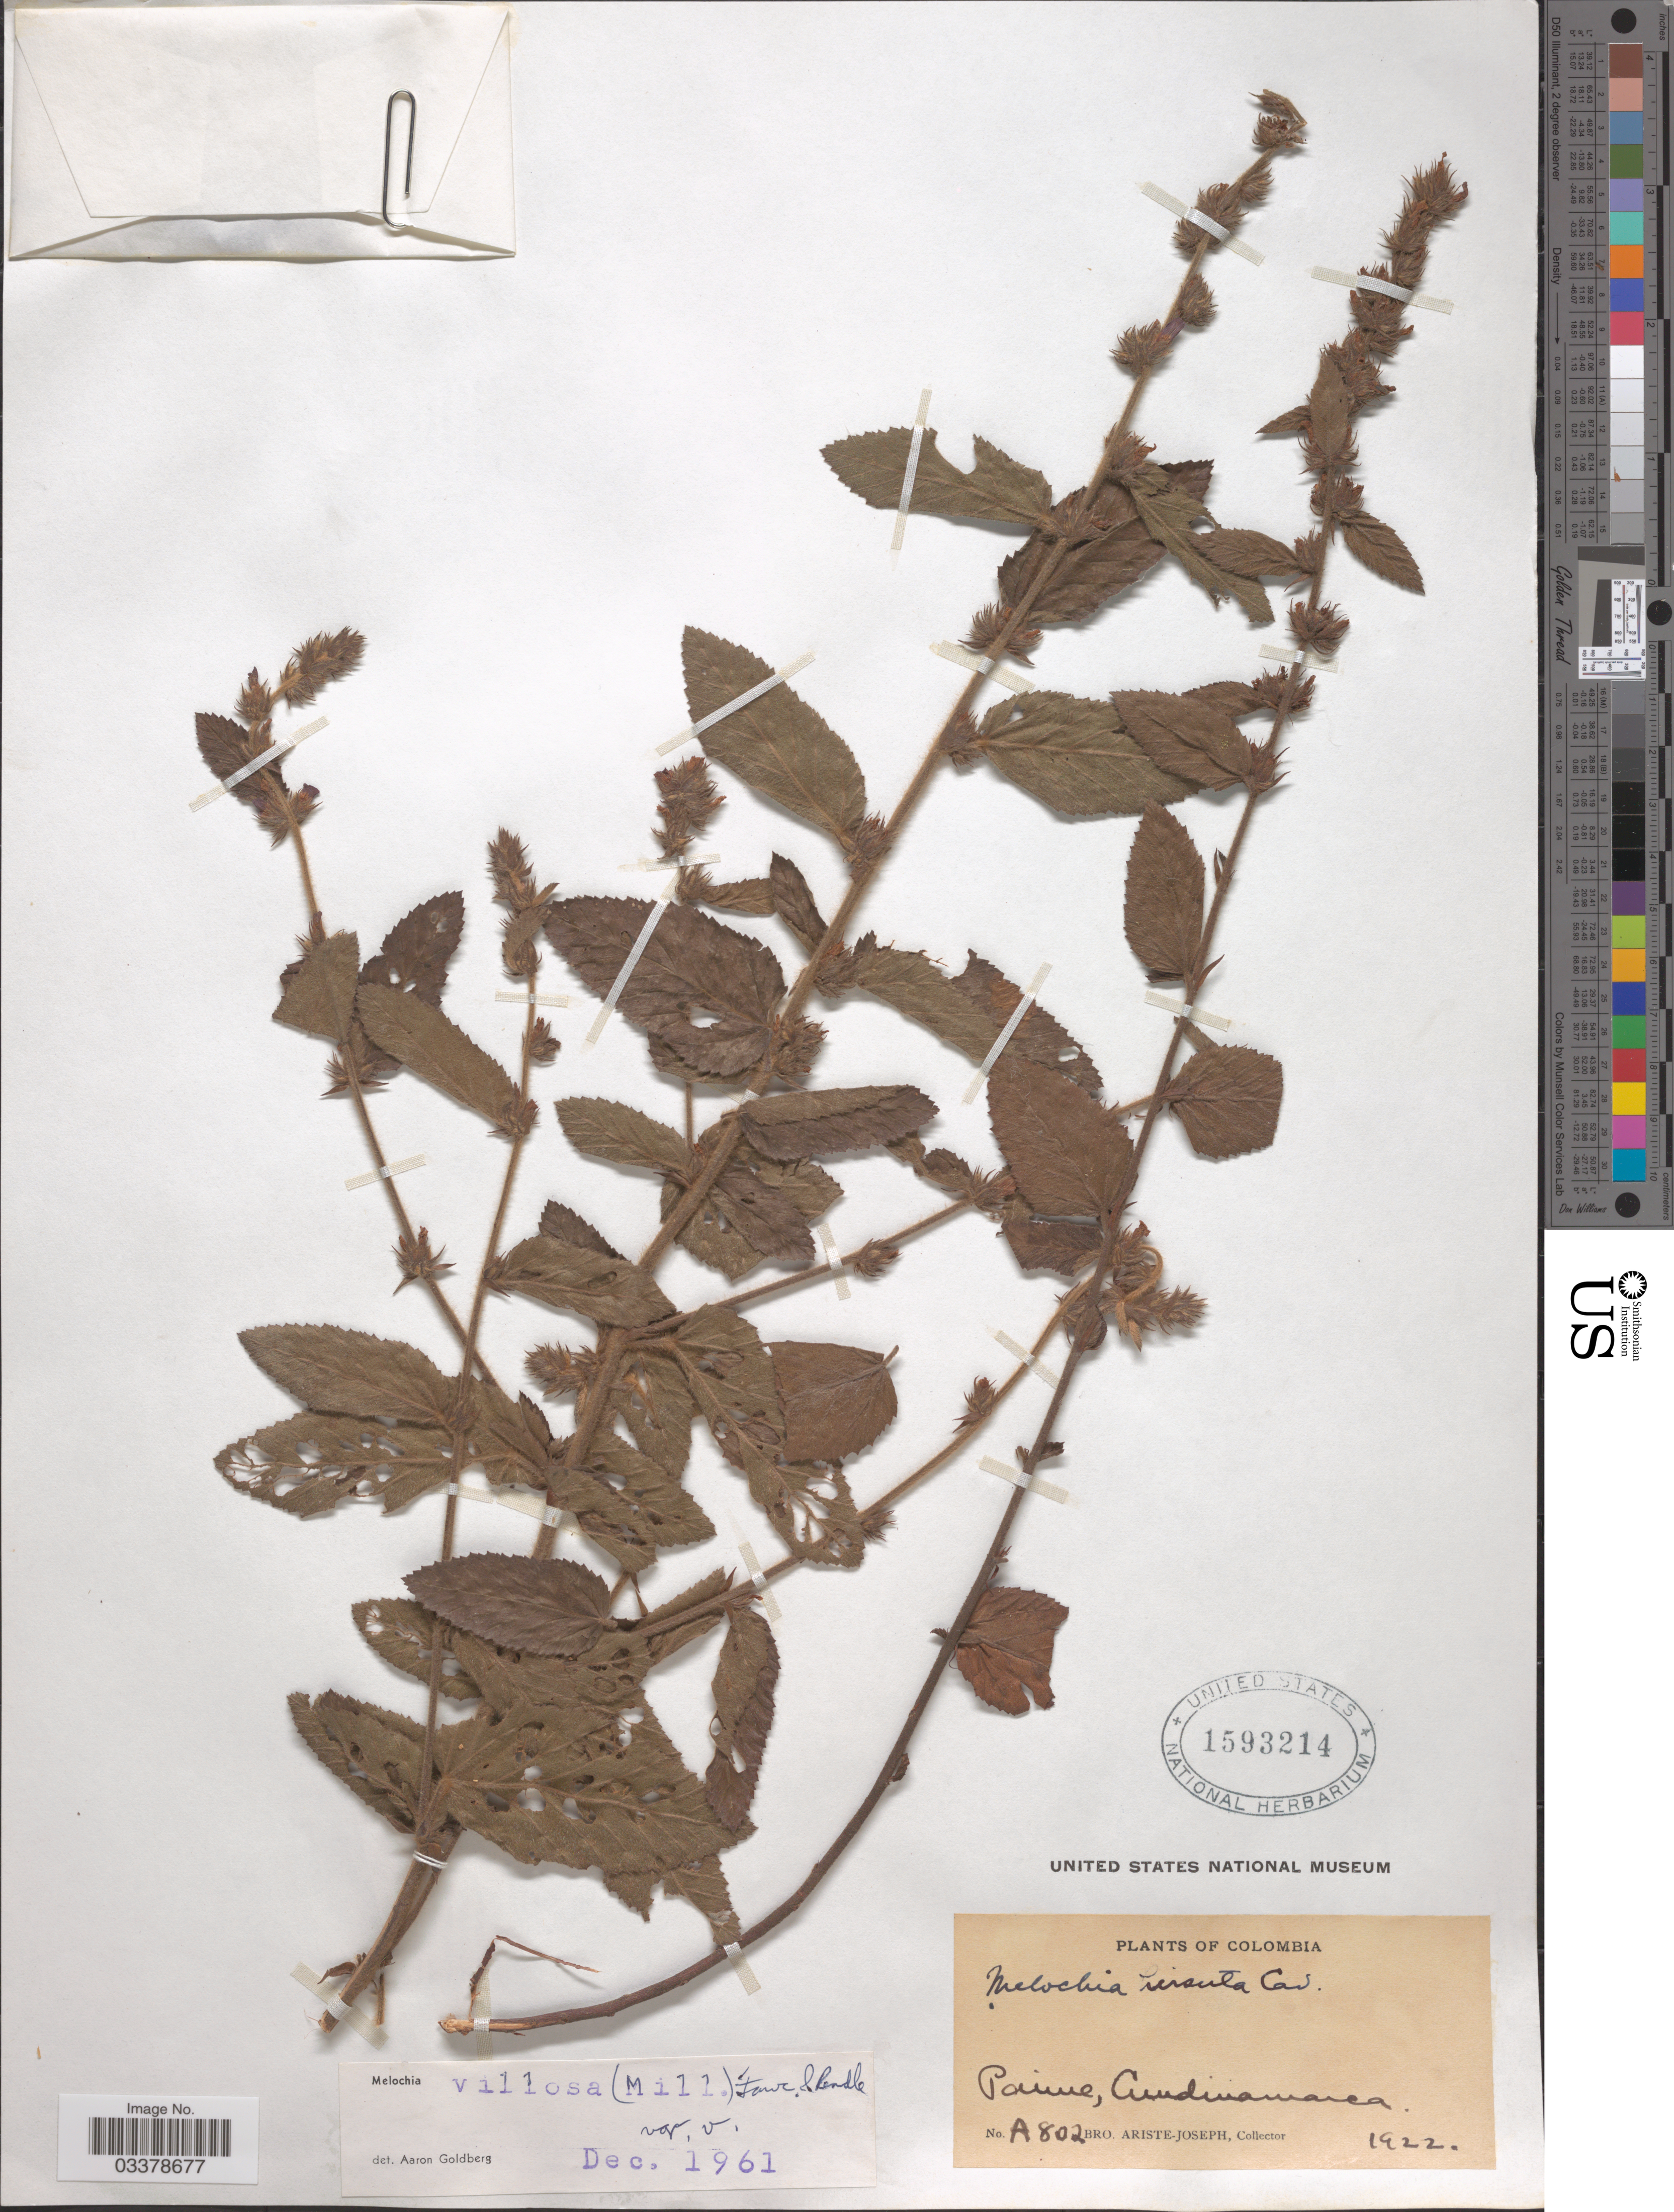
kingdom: Plantae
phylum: Tracheophyta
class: Magnoliopsida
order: Malvales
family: Malvaceae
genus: Melochia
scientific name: Melochia spicata var. spicata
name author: (L.) Fryxell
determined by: Dorr, L. J., (BOT), Smithsonian Institution - National Museum of Natural History (UNITED STATES)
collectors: Bro. Ariste-Joseph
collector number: A802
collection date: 1922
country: Colombia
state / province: Cundinamarca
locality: Paime.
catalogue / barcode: US 1593214